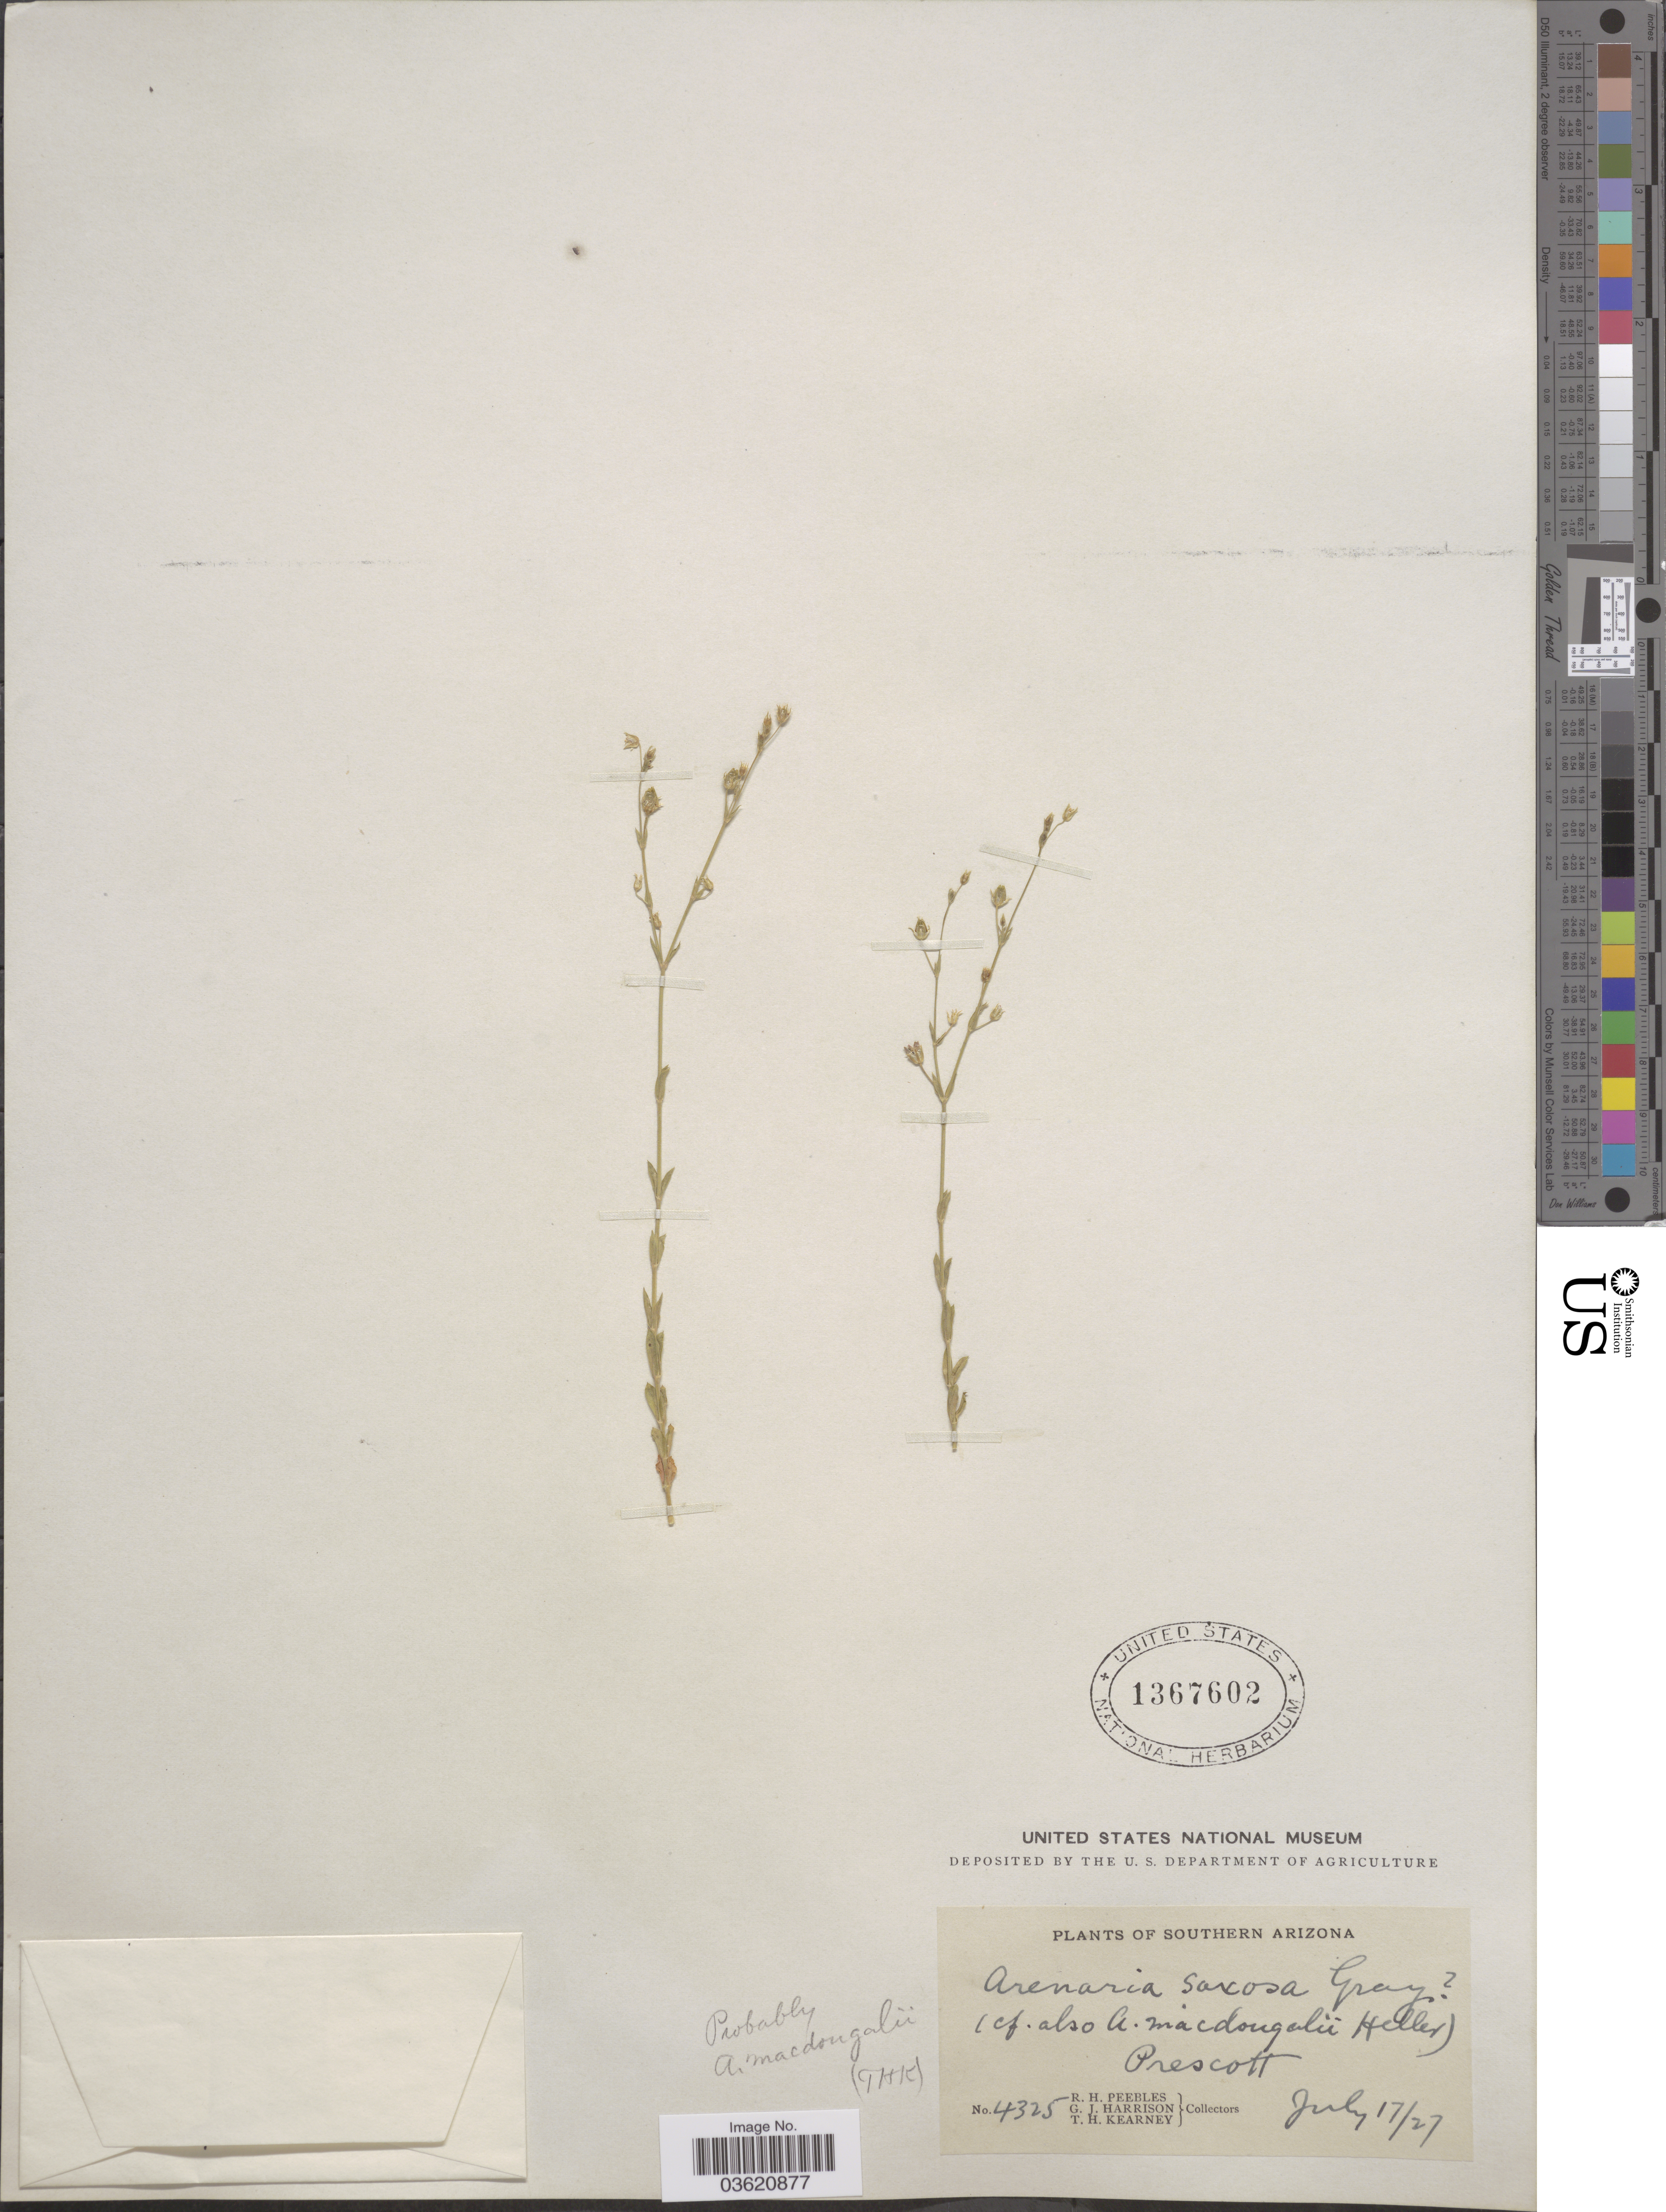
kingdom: Plantae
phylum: Tracheophyta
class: Magnoliopsida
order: Caryophyllales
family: Caryophyllaceae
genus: Arenaria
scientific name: Arenaria macdougalii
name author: A. Heller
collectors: R. H. Peebles, G. J. Harrison & T. H. Kearney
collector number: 4325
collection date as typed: Transcribed d/m/y: 17/7/27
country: United States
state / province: Arizona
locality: Southern Arizona. Prescott.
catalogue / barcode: US 1367602